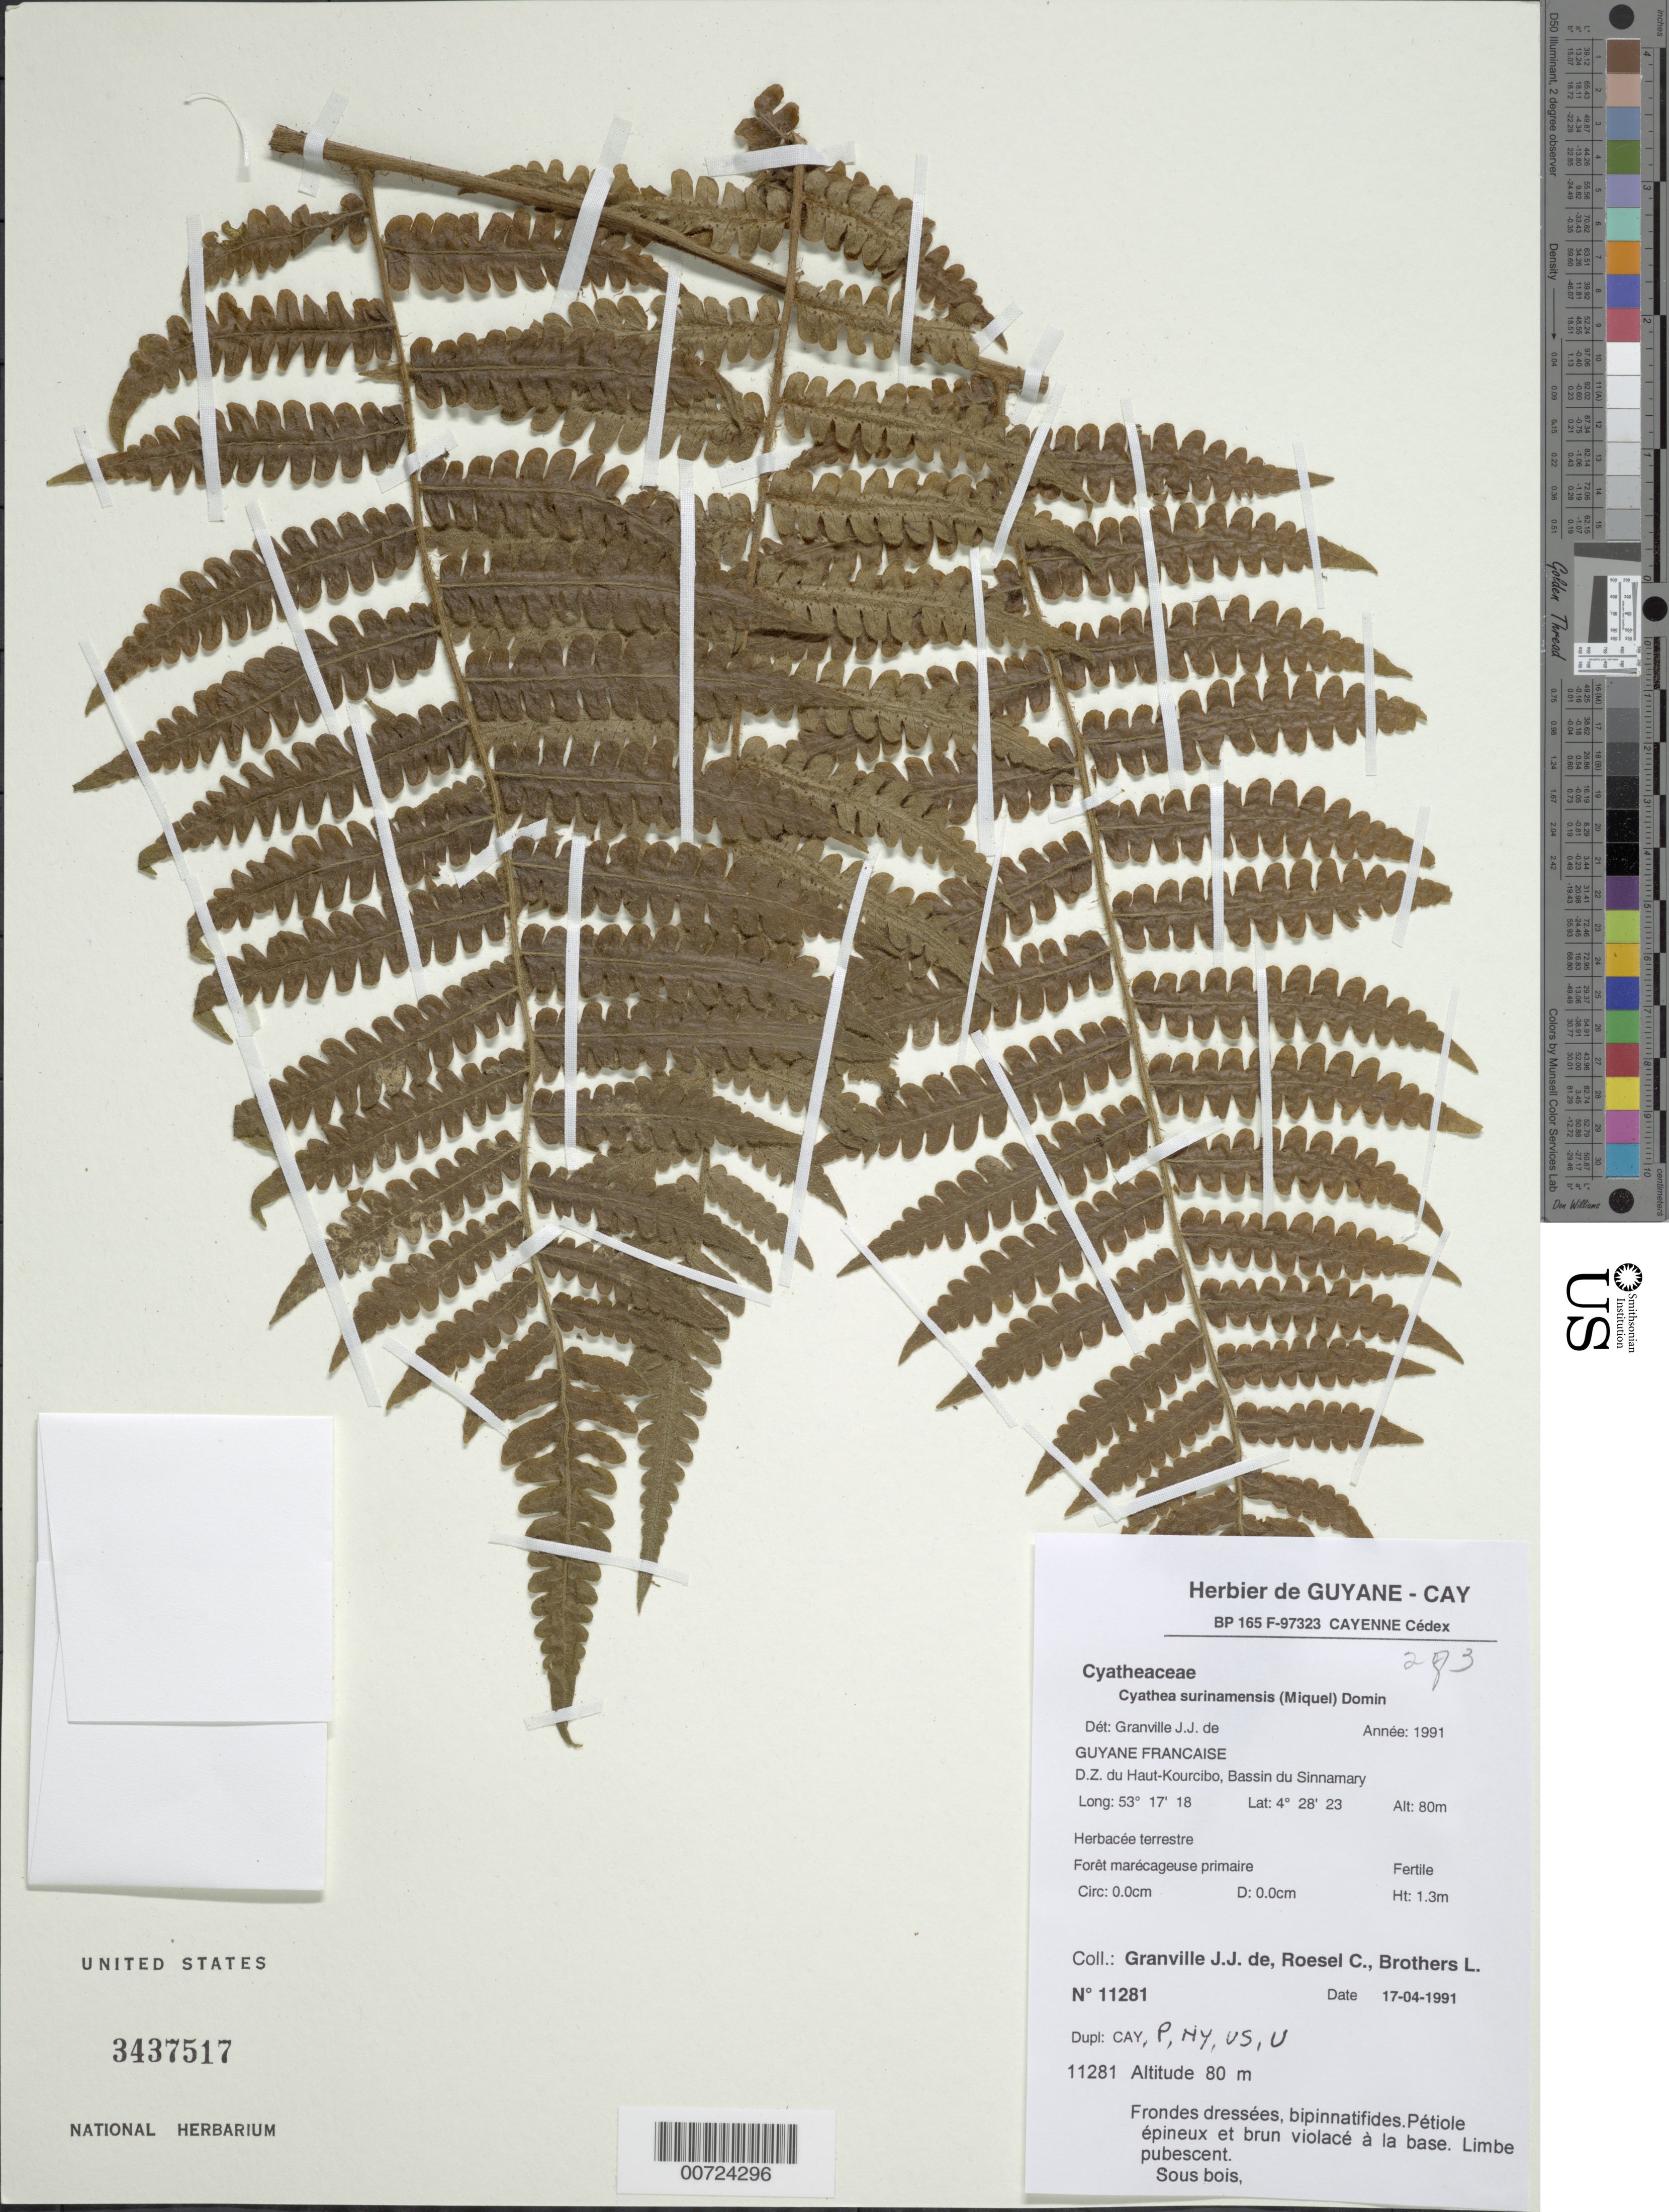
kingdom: Plantae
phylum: Tracheophyta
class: Polypodiopsida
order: Cyatheales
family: Cyatheaceae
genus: Cyathea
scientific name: Cyathea surinamensis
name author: (Miq.) Domin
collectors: J.-J. de Granville, C. S. Roesel & L. Brothers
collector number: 11281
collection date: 1991-04-17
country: French Guiana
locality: D.Z. du Haut-Kourcibo, Bassin du Sinnamary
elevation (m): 80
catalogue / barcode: US 3437517